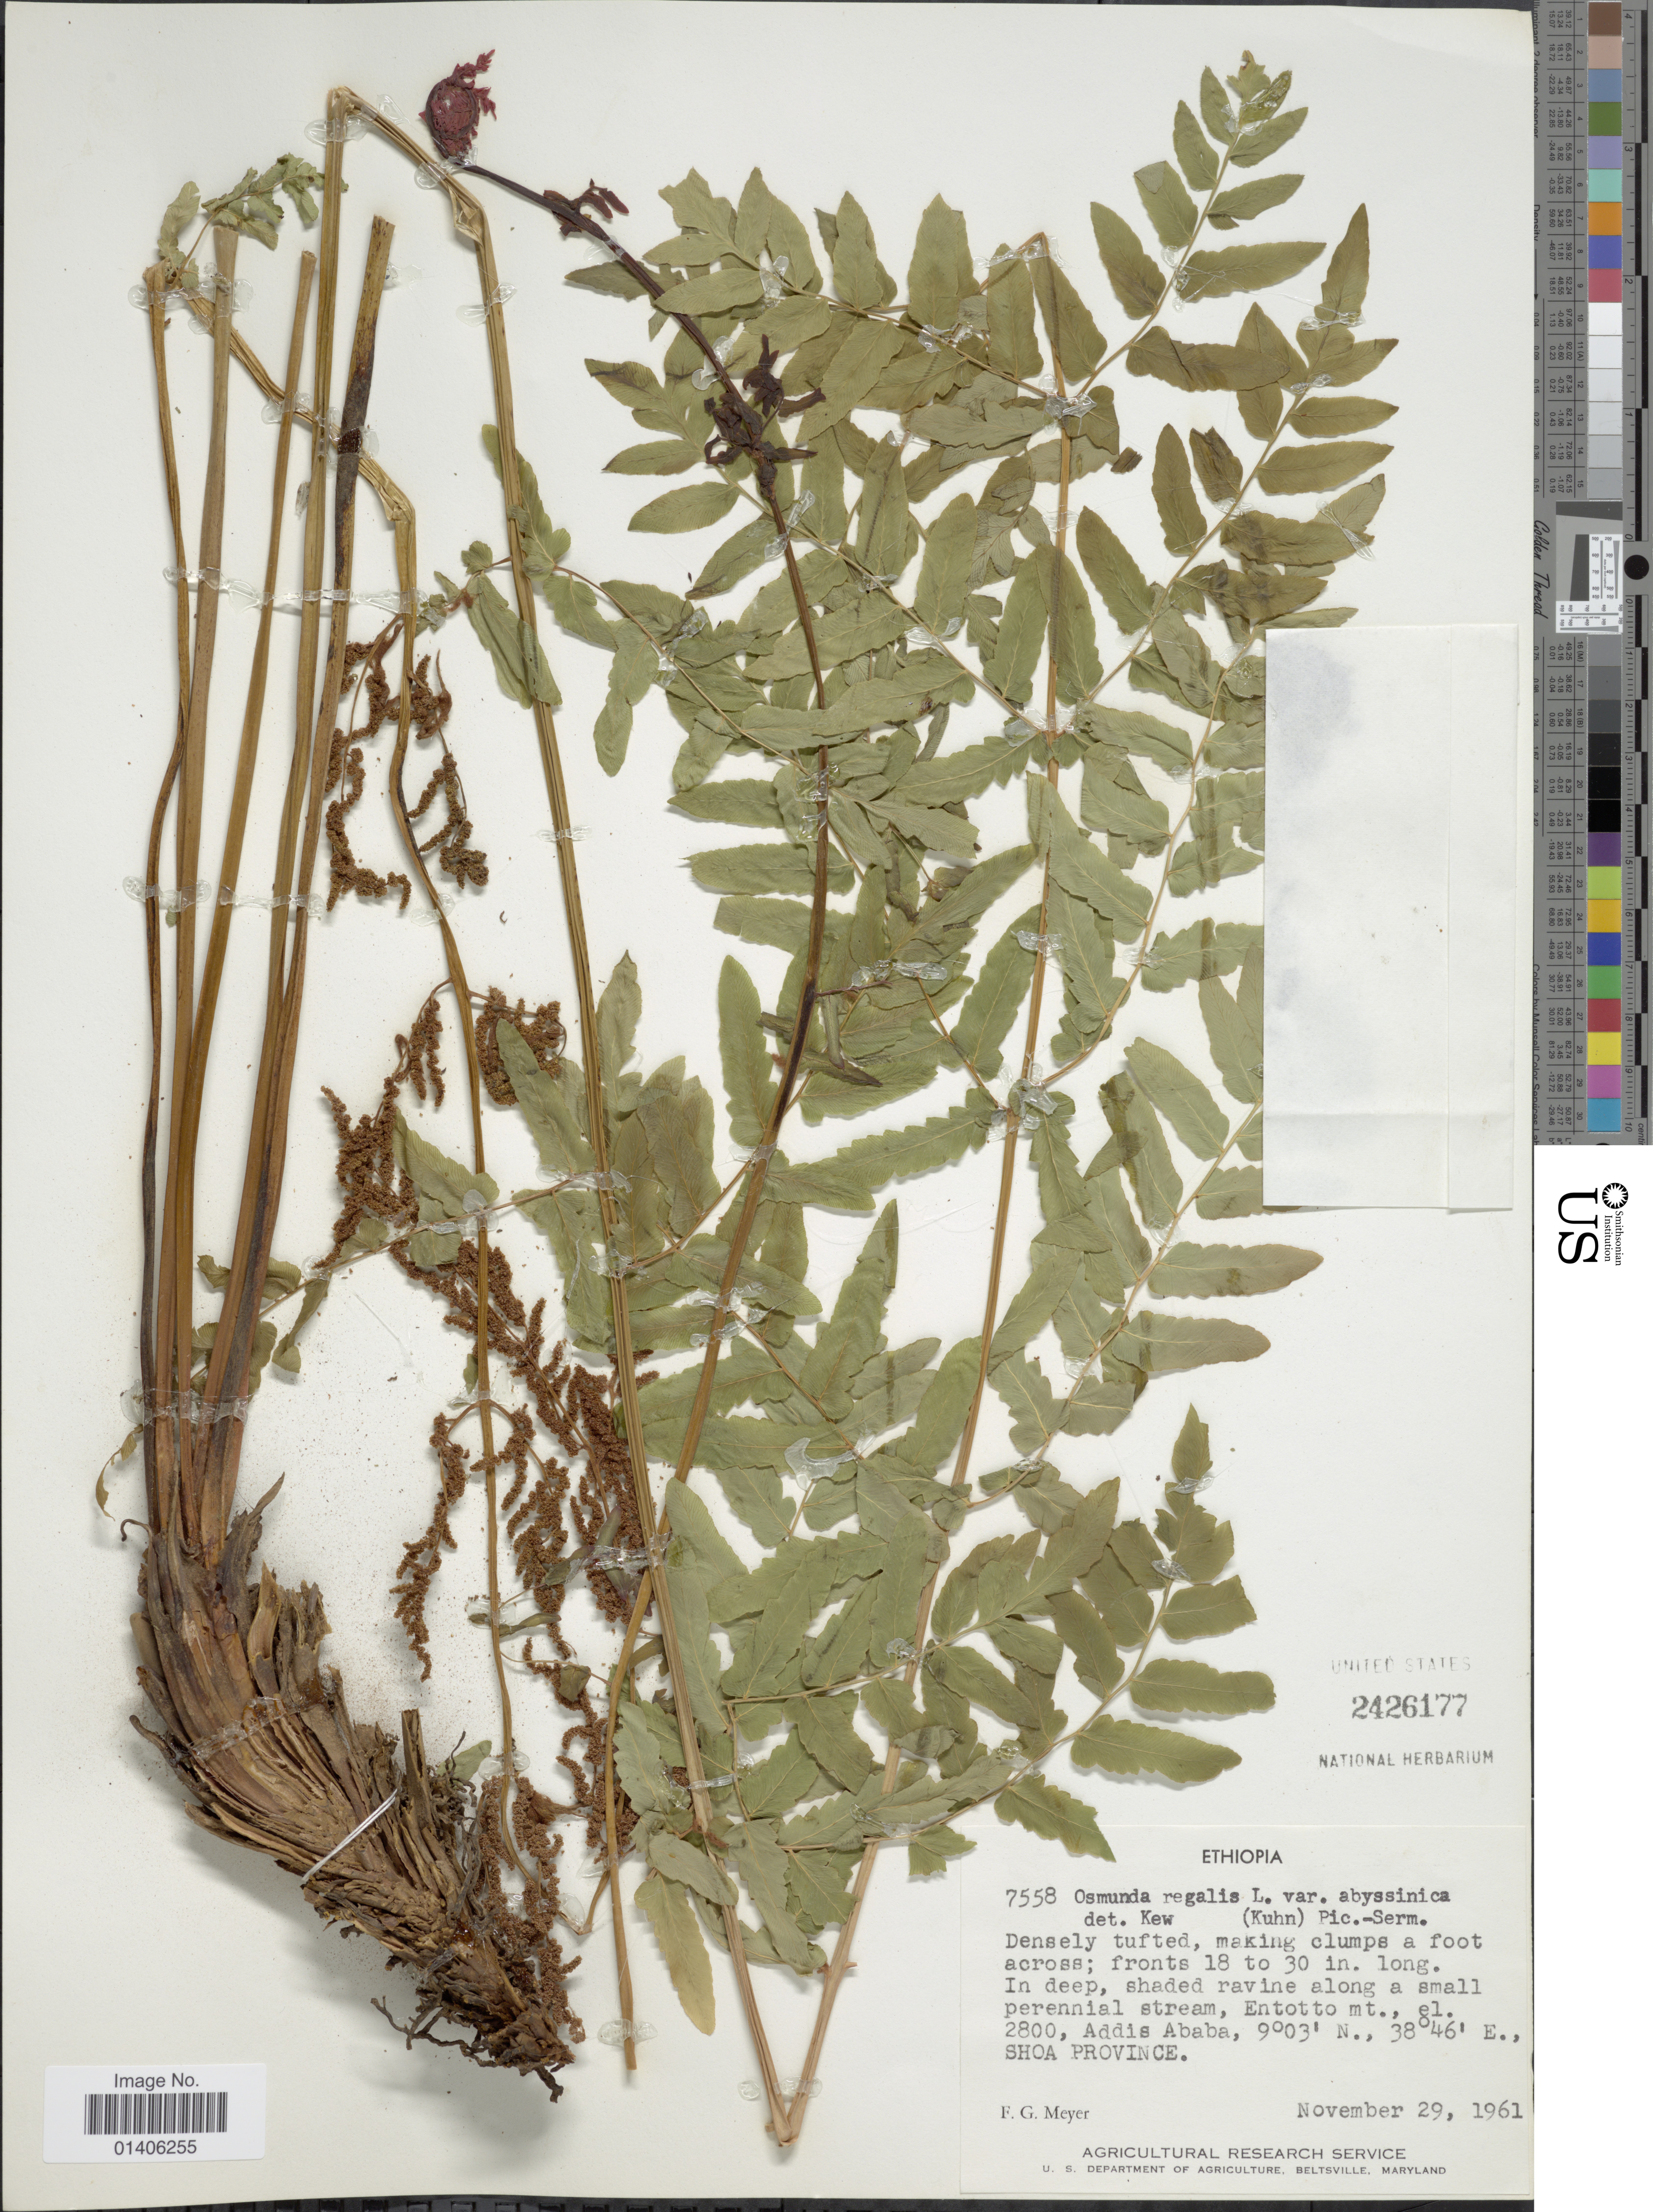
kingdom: Plantae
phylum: Tracheophyta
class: Polypodiopsida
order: Osmundales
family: Osmundaceae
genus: Osmunda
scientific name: Osmunda regalis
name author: L.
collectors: F. G. Meyer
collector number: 7558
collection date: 1961-11-29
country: Ethiopia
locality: In deep, shded ravine along a small perrenial stream, Entotto mt., Addis Ababa, Shoa Province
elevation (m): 853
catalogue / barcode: US 2426177